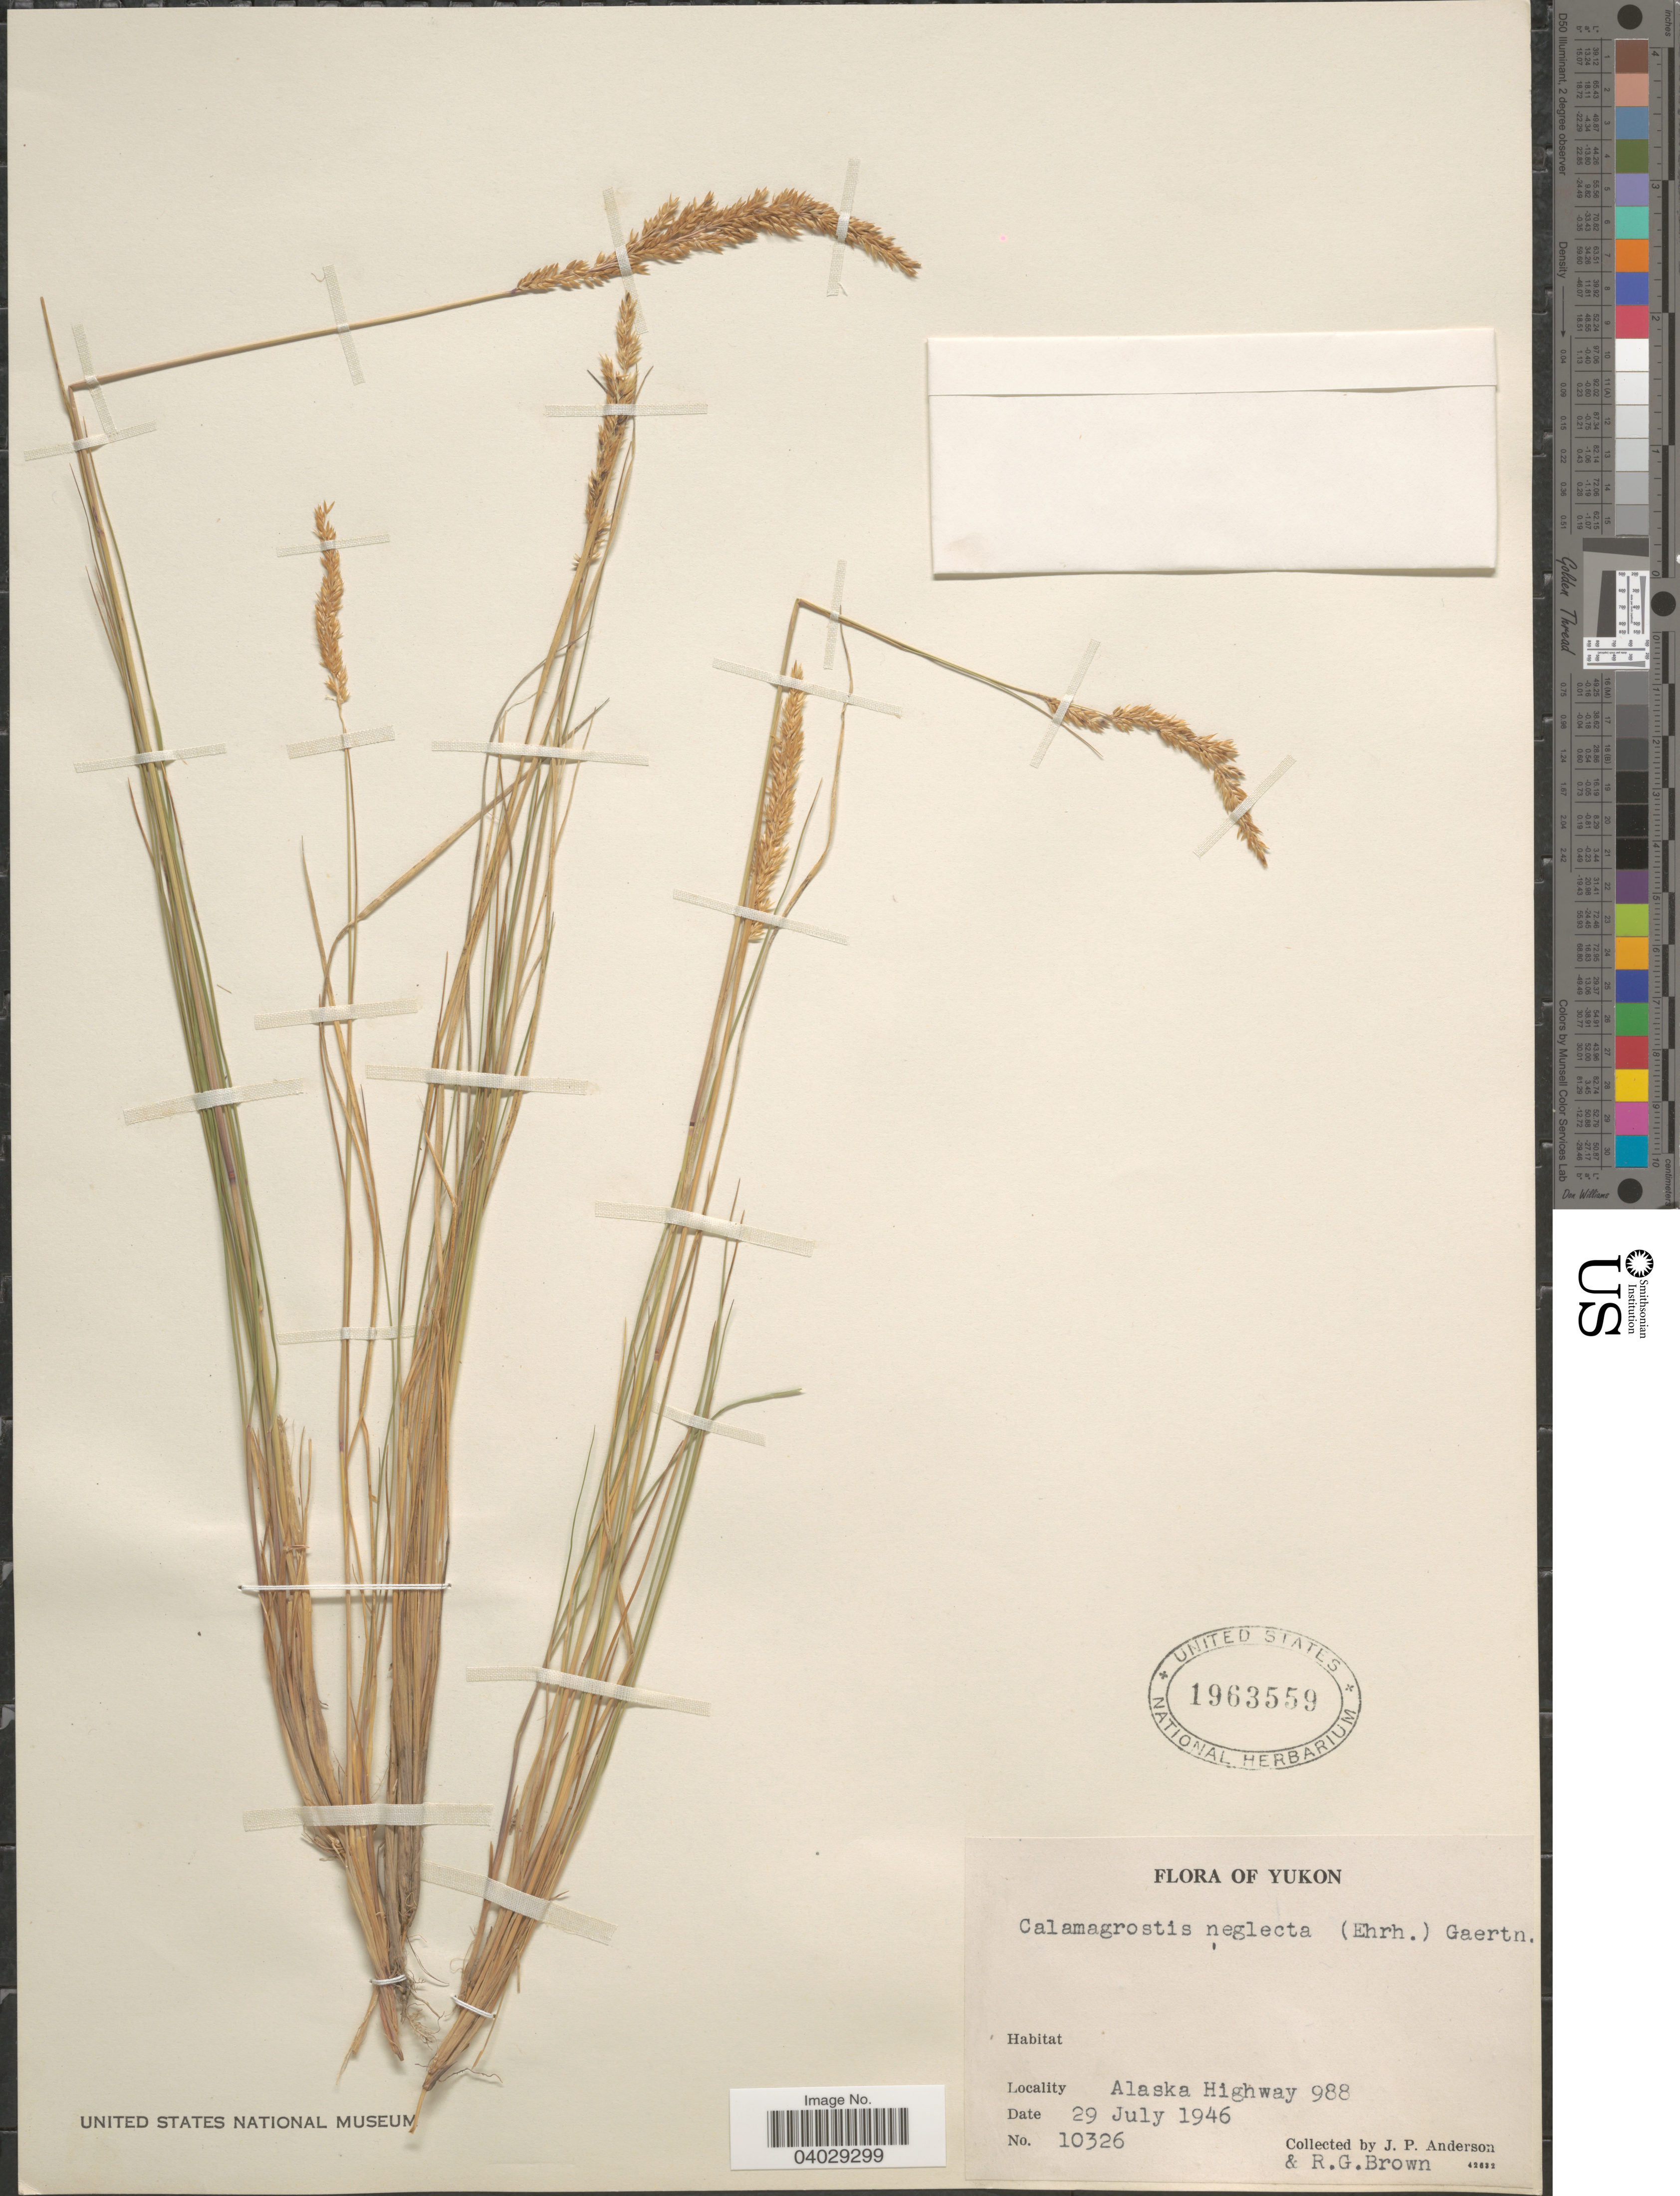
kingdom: Plantae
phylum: Tracheophyta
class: Liliopsida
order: Poales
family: Poaceae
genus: Calamagrostis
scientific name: Calamagrostis neglecta (Ehrh.) Gaertner et al.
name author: (Ehrhart) G. Gaertn. et al.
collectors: J. P. Anderson & R. G. Brown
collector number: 10326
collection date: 1946-07-29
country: Canada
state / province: Yukon Territory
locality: Yukon. Alaska Highway 988.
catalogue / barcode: US 1963559